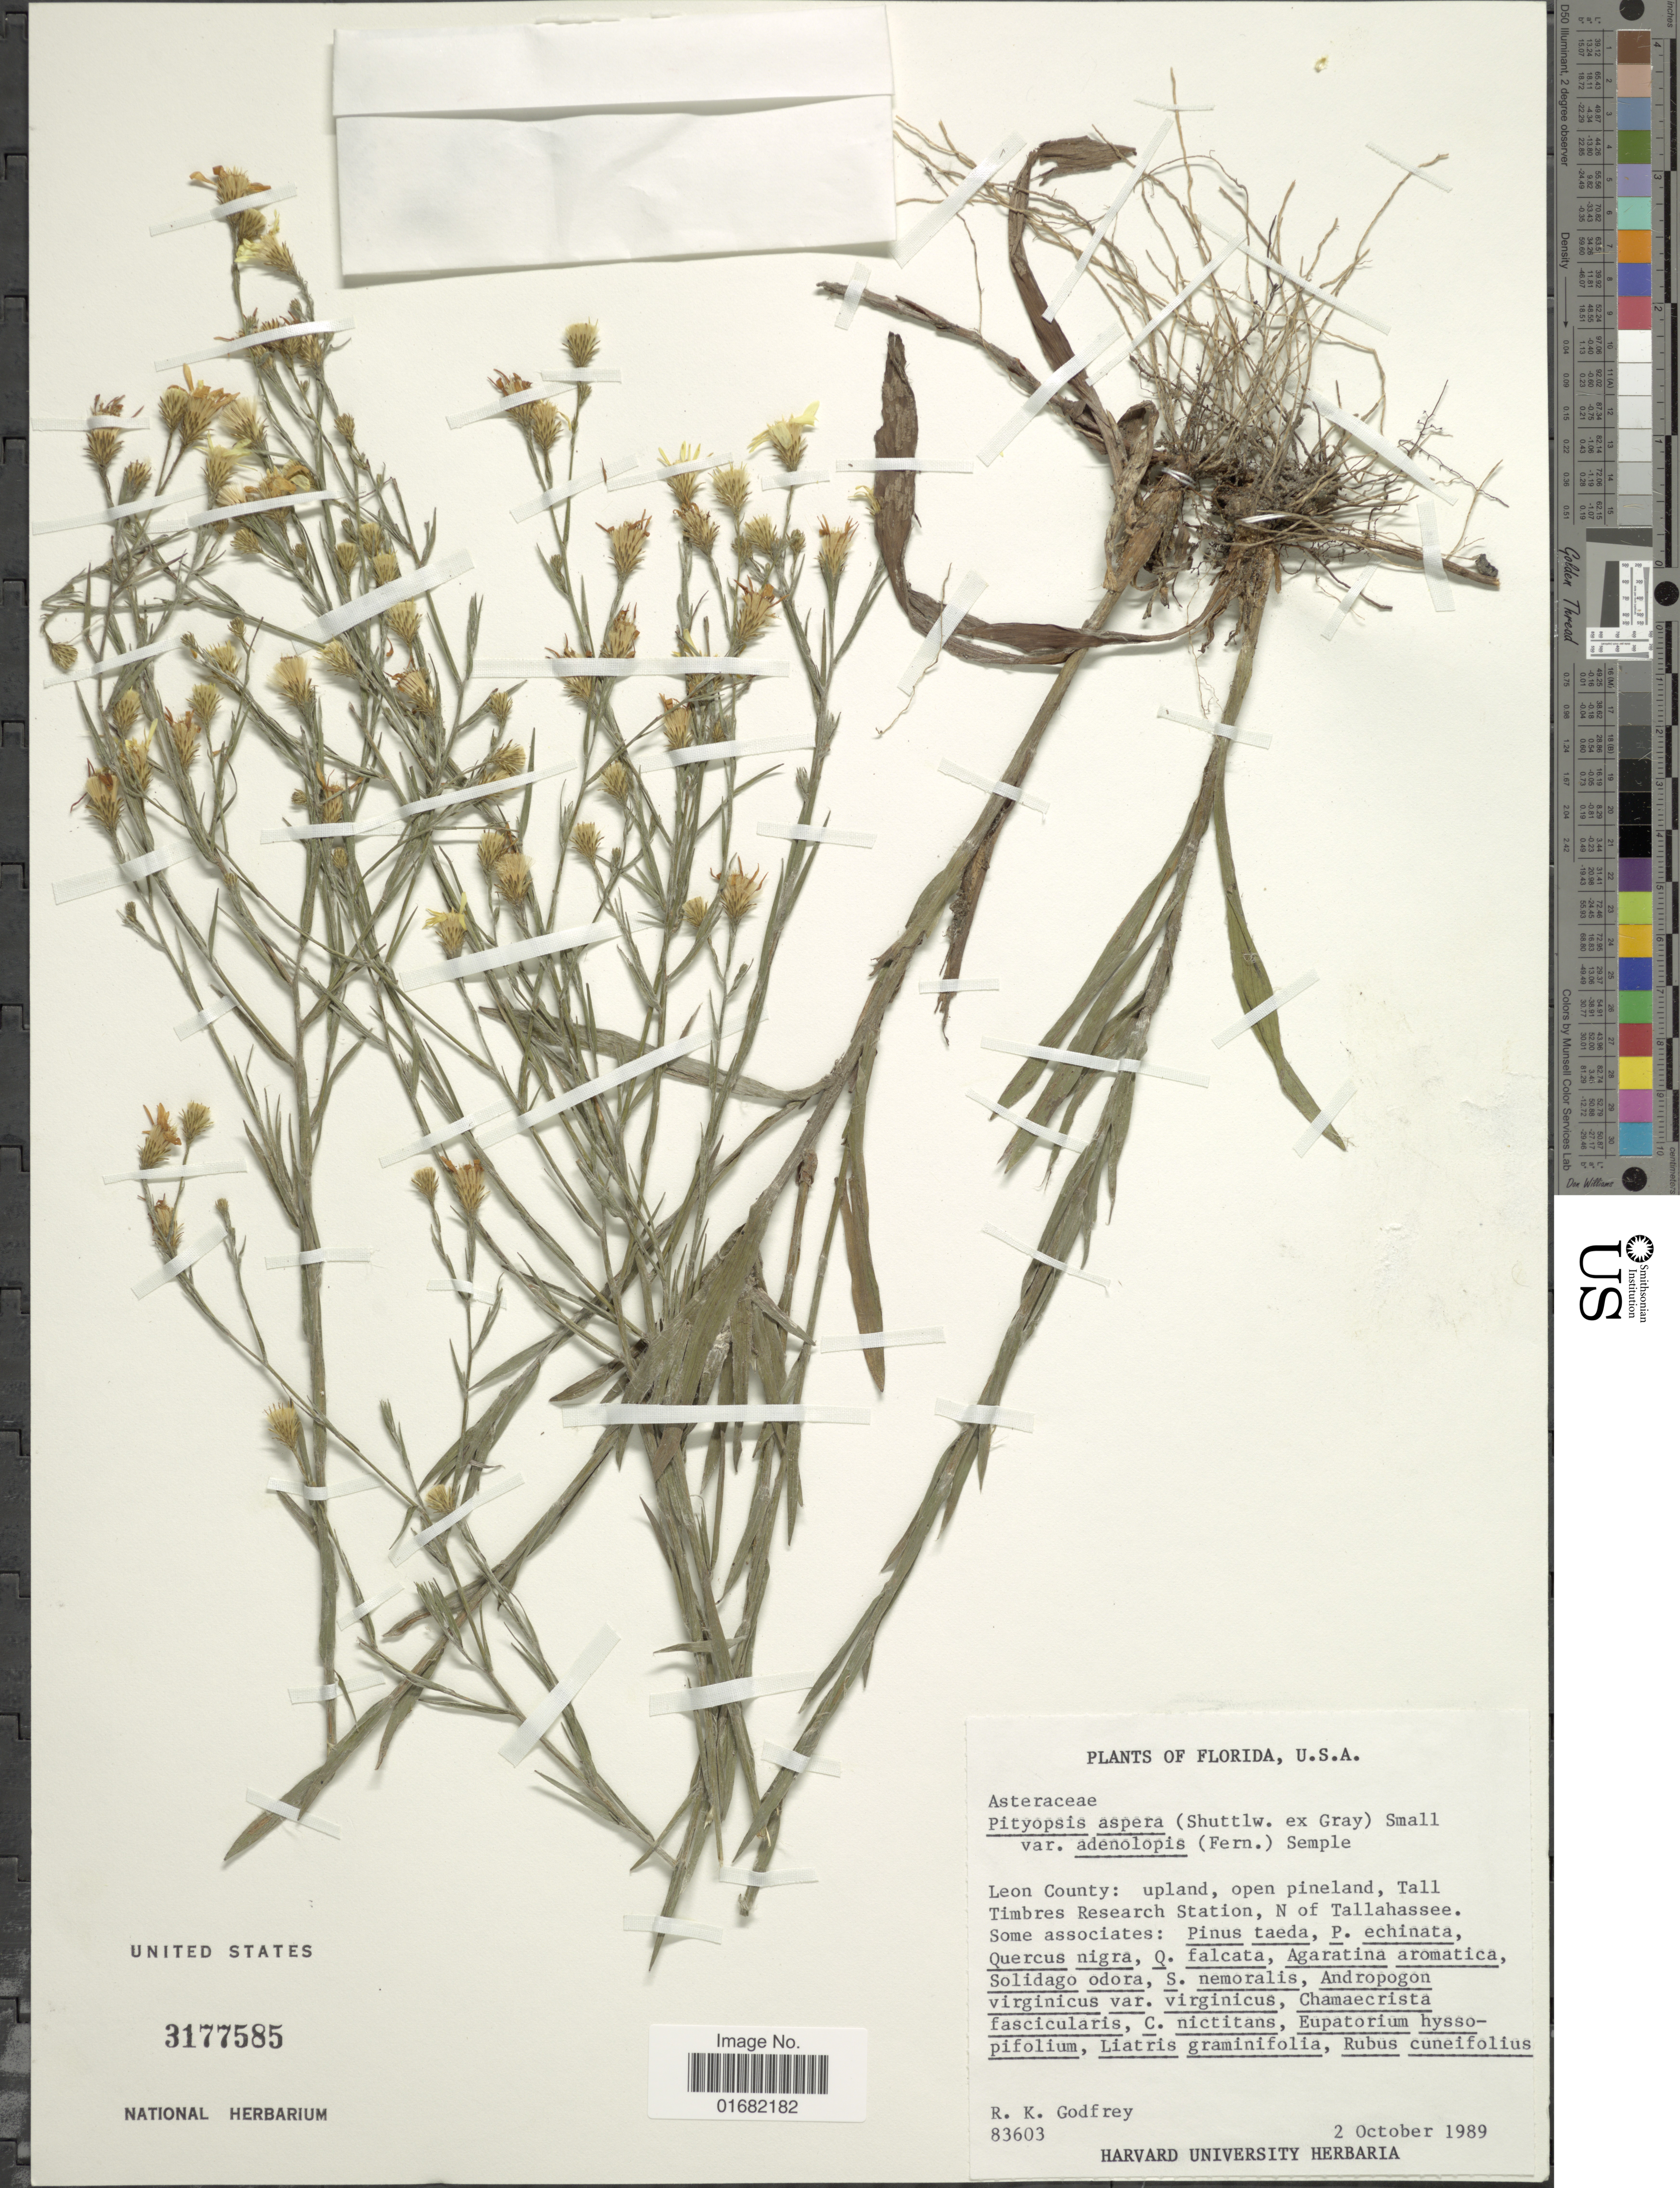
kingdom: Plantae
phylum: Tracheophyta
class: Magnoliopsida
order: Asterales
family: Asteraceae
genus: Heterotheca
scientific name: Heterotheca aspera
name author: (Shuttlew. ex A. Gray) Shinners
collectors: R. K. Godfrey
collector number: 83603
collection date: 1989-10-02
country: United States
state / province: Florida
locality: Leon County: Tall Timbres Research Station, N of Tallahassee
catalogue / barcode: US 3177585